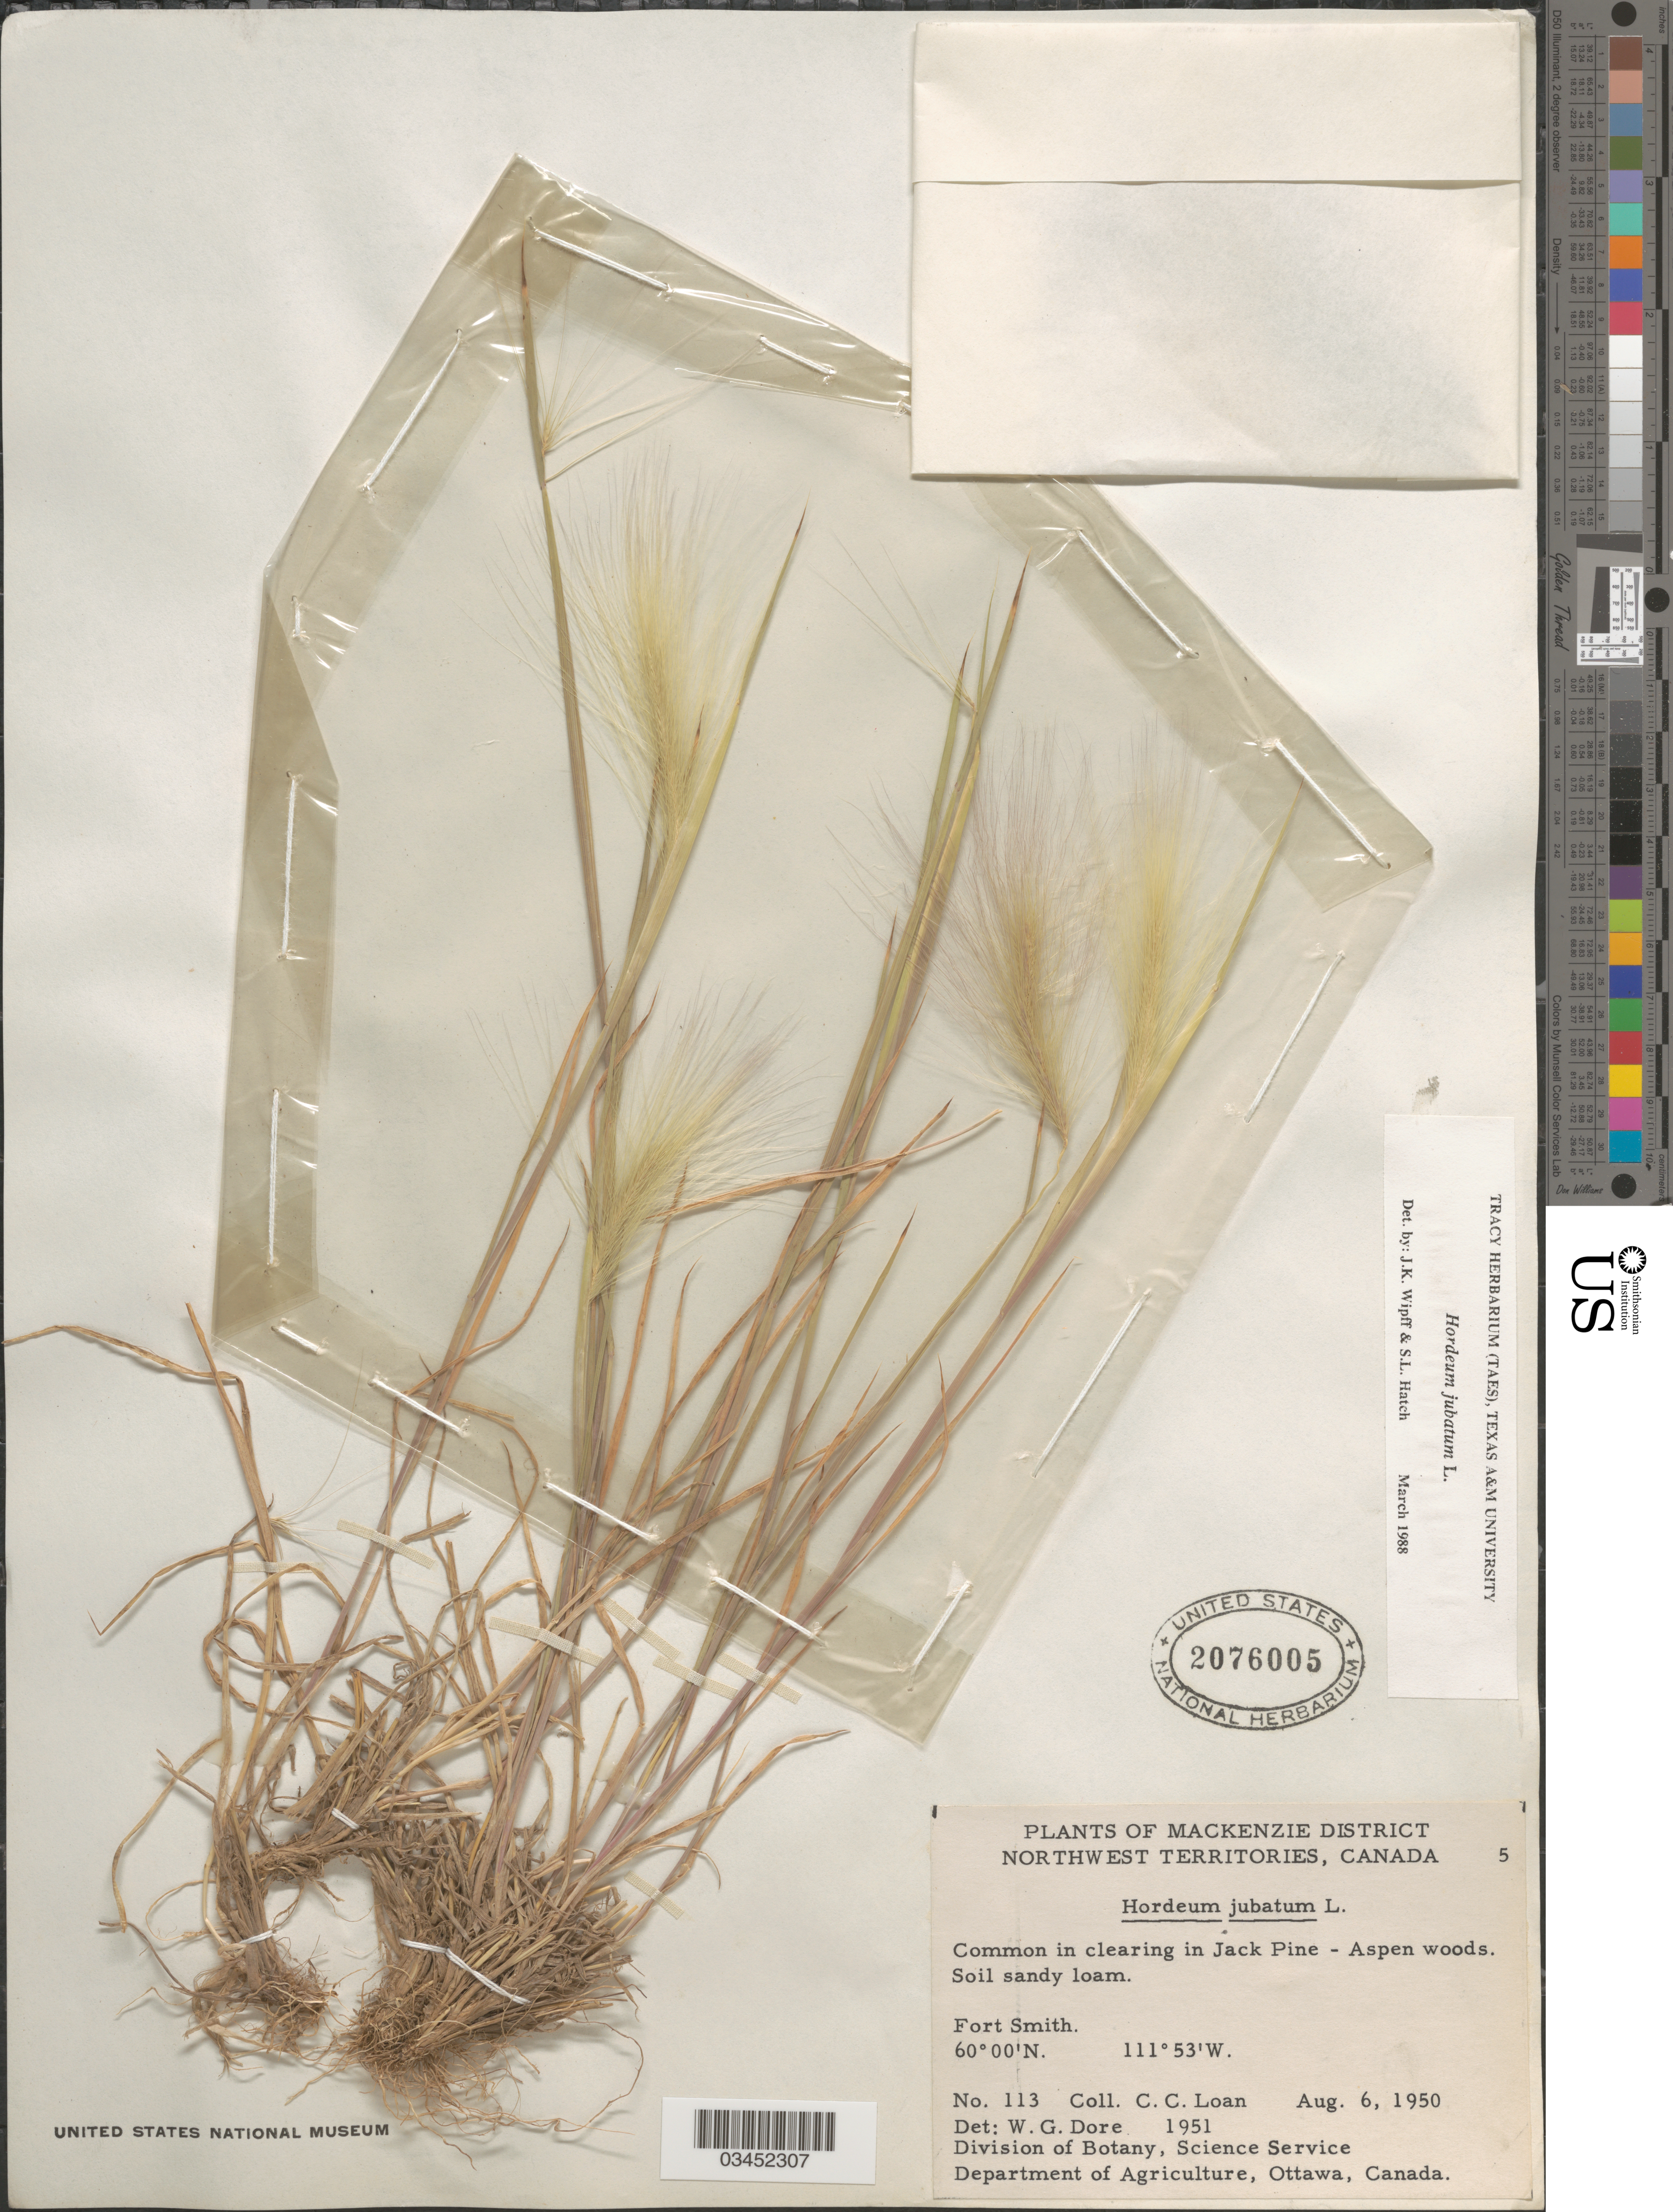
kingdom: Plantae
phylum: Tracheophyta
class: Liliopsida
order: Poales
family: Poaceae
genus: Hordeum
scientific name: Hordeum jubatum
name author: L.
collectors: C. Loan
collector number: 113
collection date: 1950-08-06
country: Canada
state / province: Northwest Territories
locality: MacKenzie District. Common in clearing in Jack Pine - Aspen woods. Fort Smith.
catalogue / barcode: US 2076005